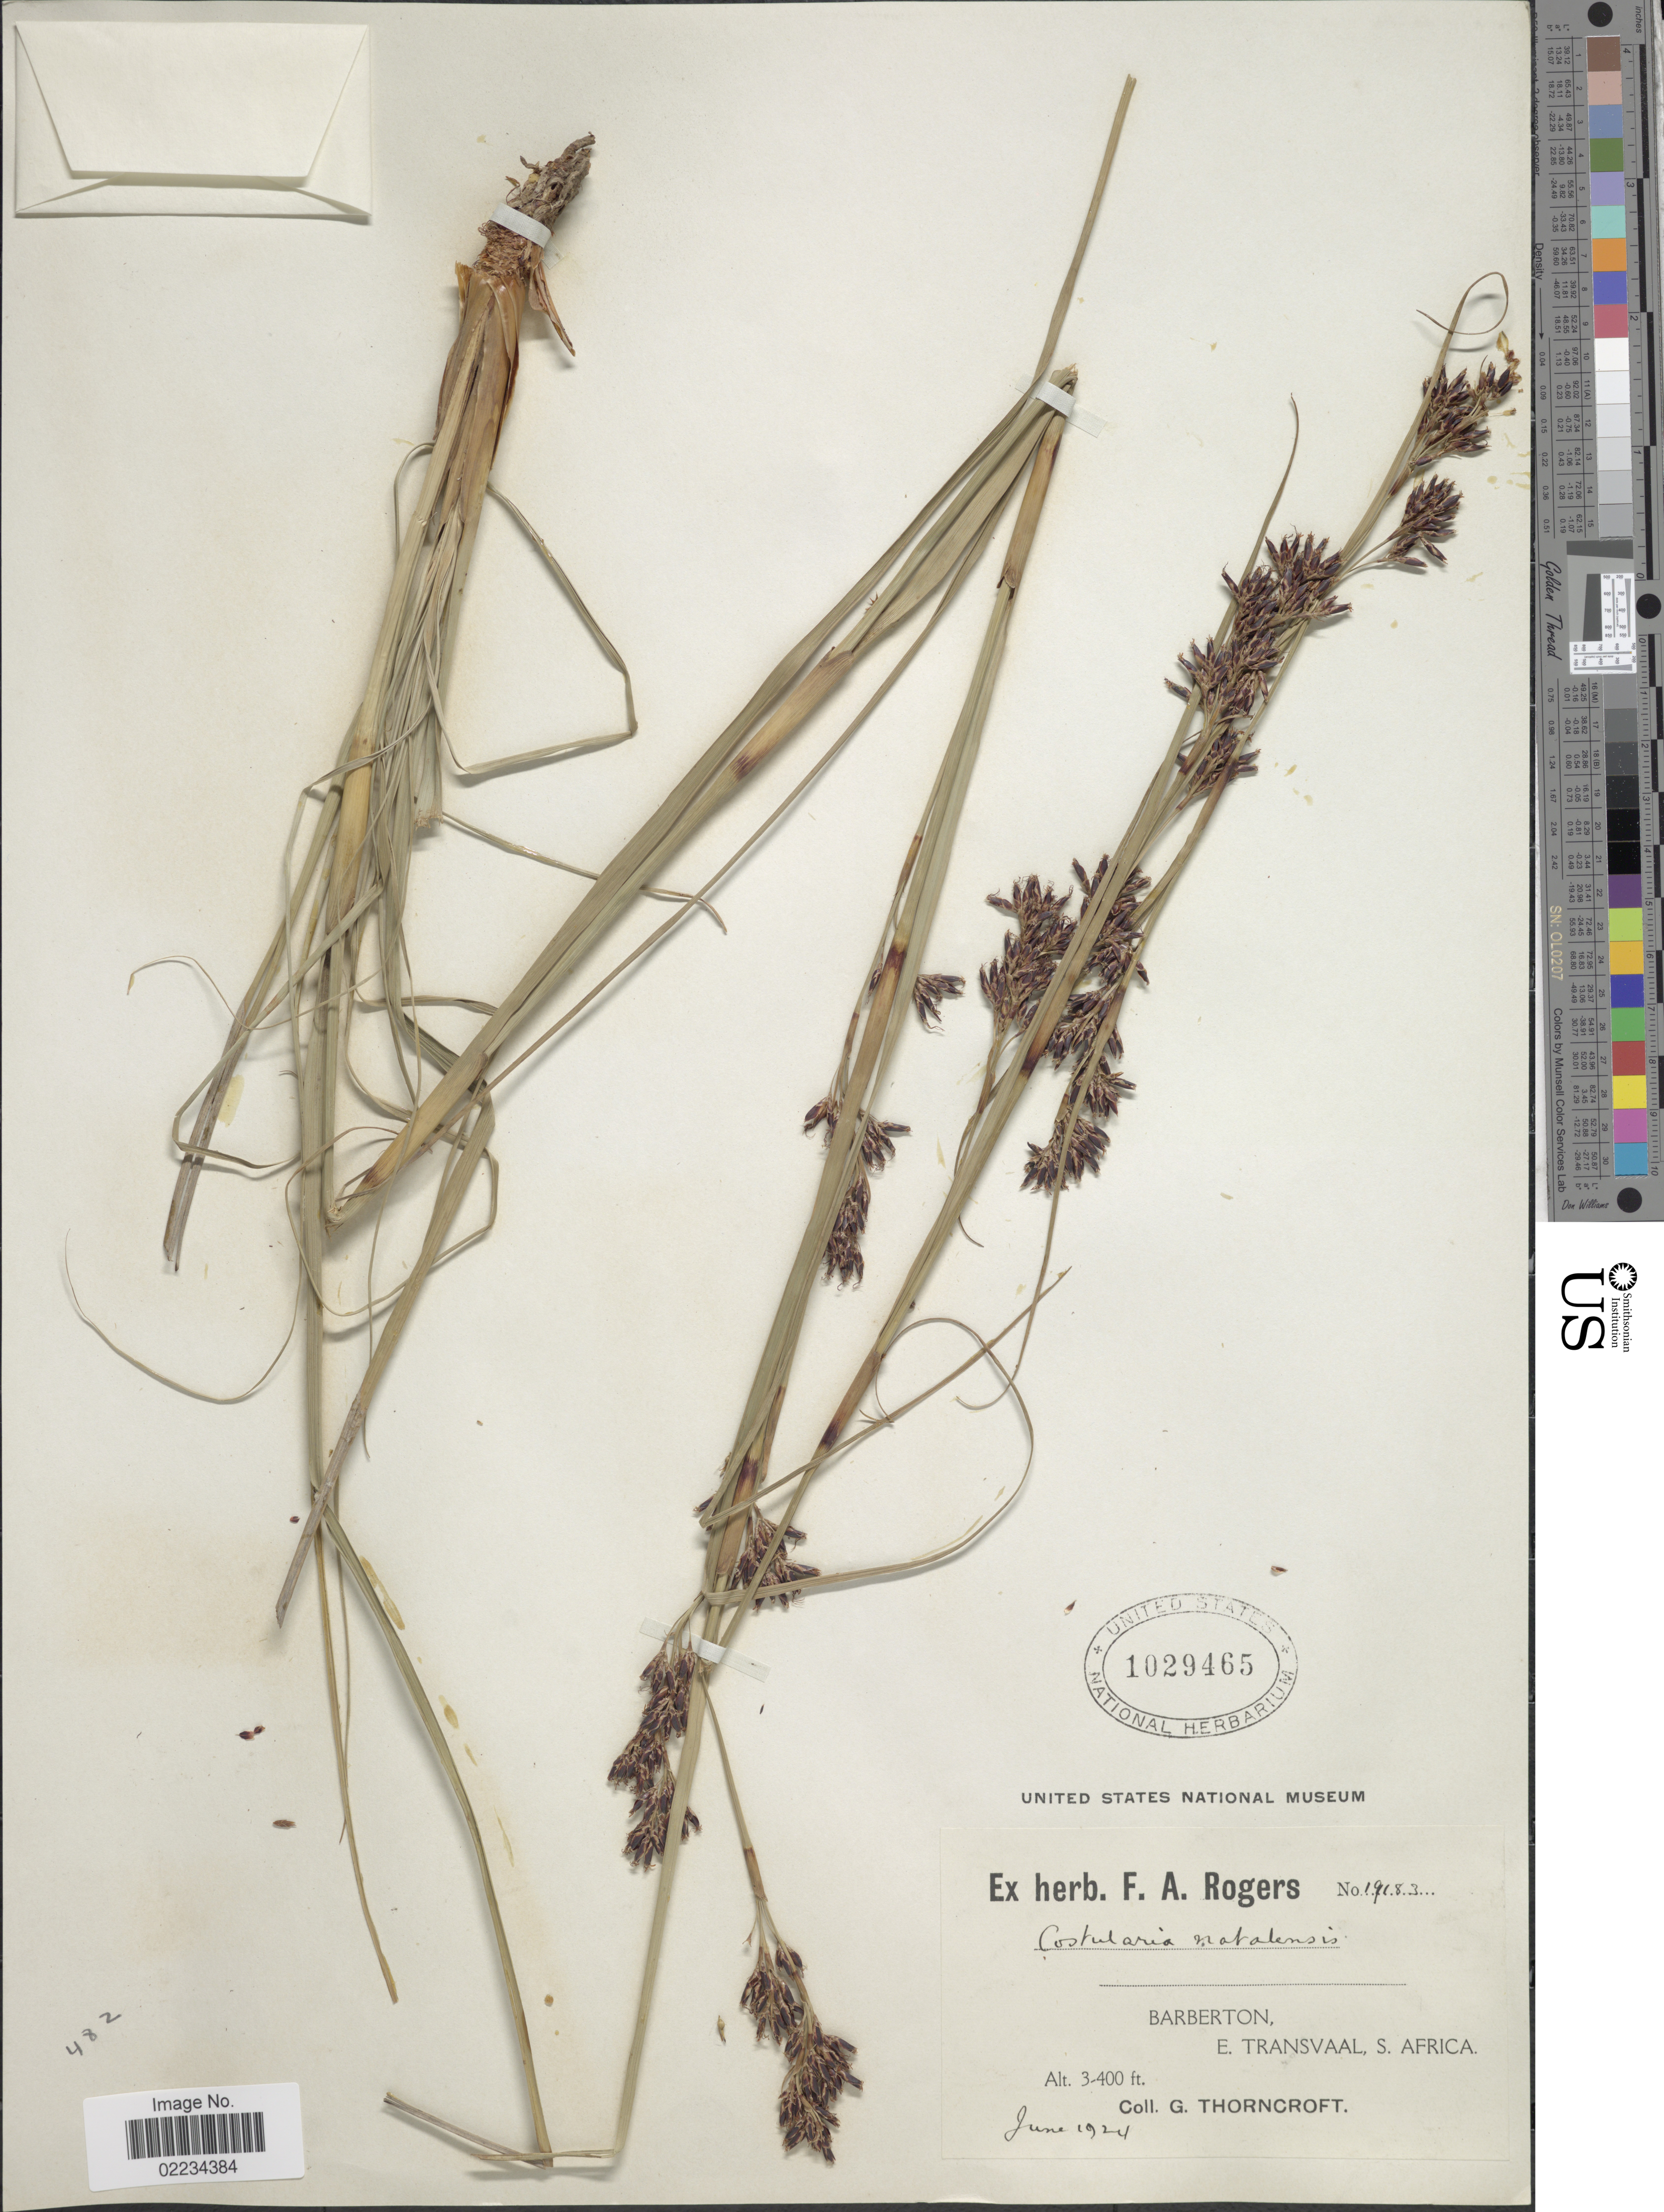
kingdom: Plantae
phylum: Tracheophyta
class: Liliopsida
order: Poales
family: Cyperaceae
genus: Costularia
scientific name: Costularia natalensis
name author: C.B. Clarke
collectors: G. Thorncroft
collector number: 19183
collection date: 1924-06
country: South Africa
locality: Barberton, E. Transvaal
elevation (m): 91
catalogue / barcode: US 1029465